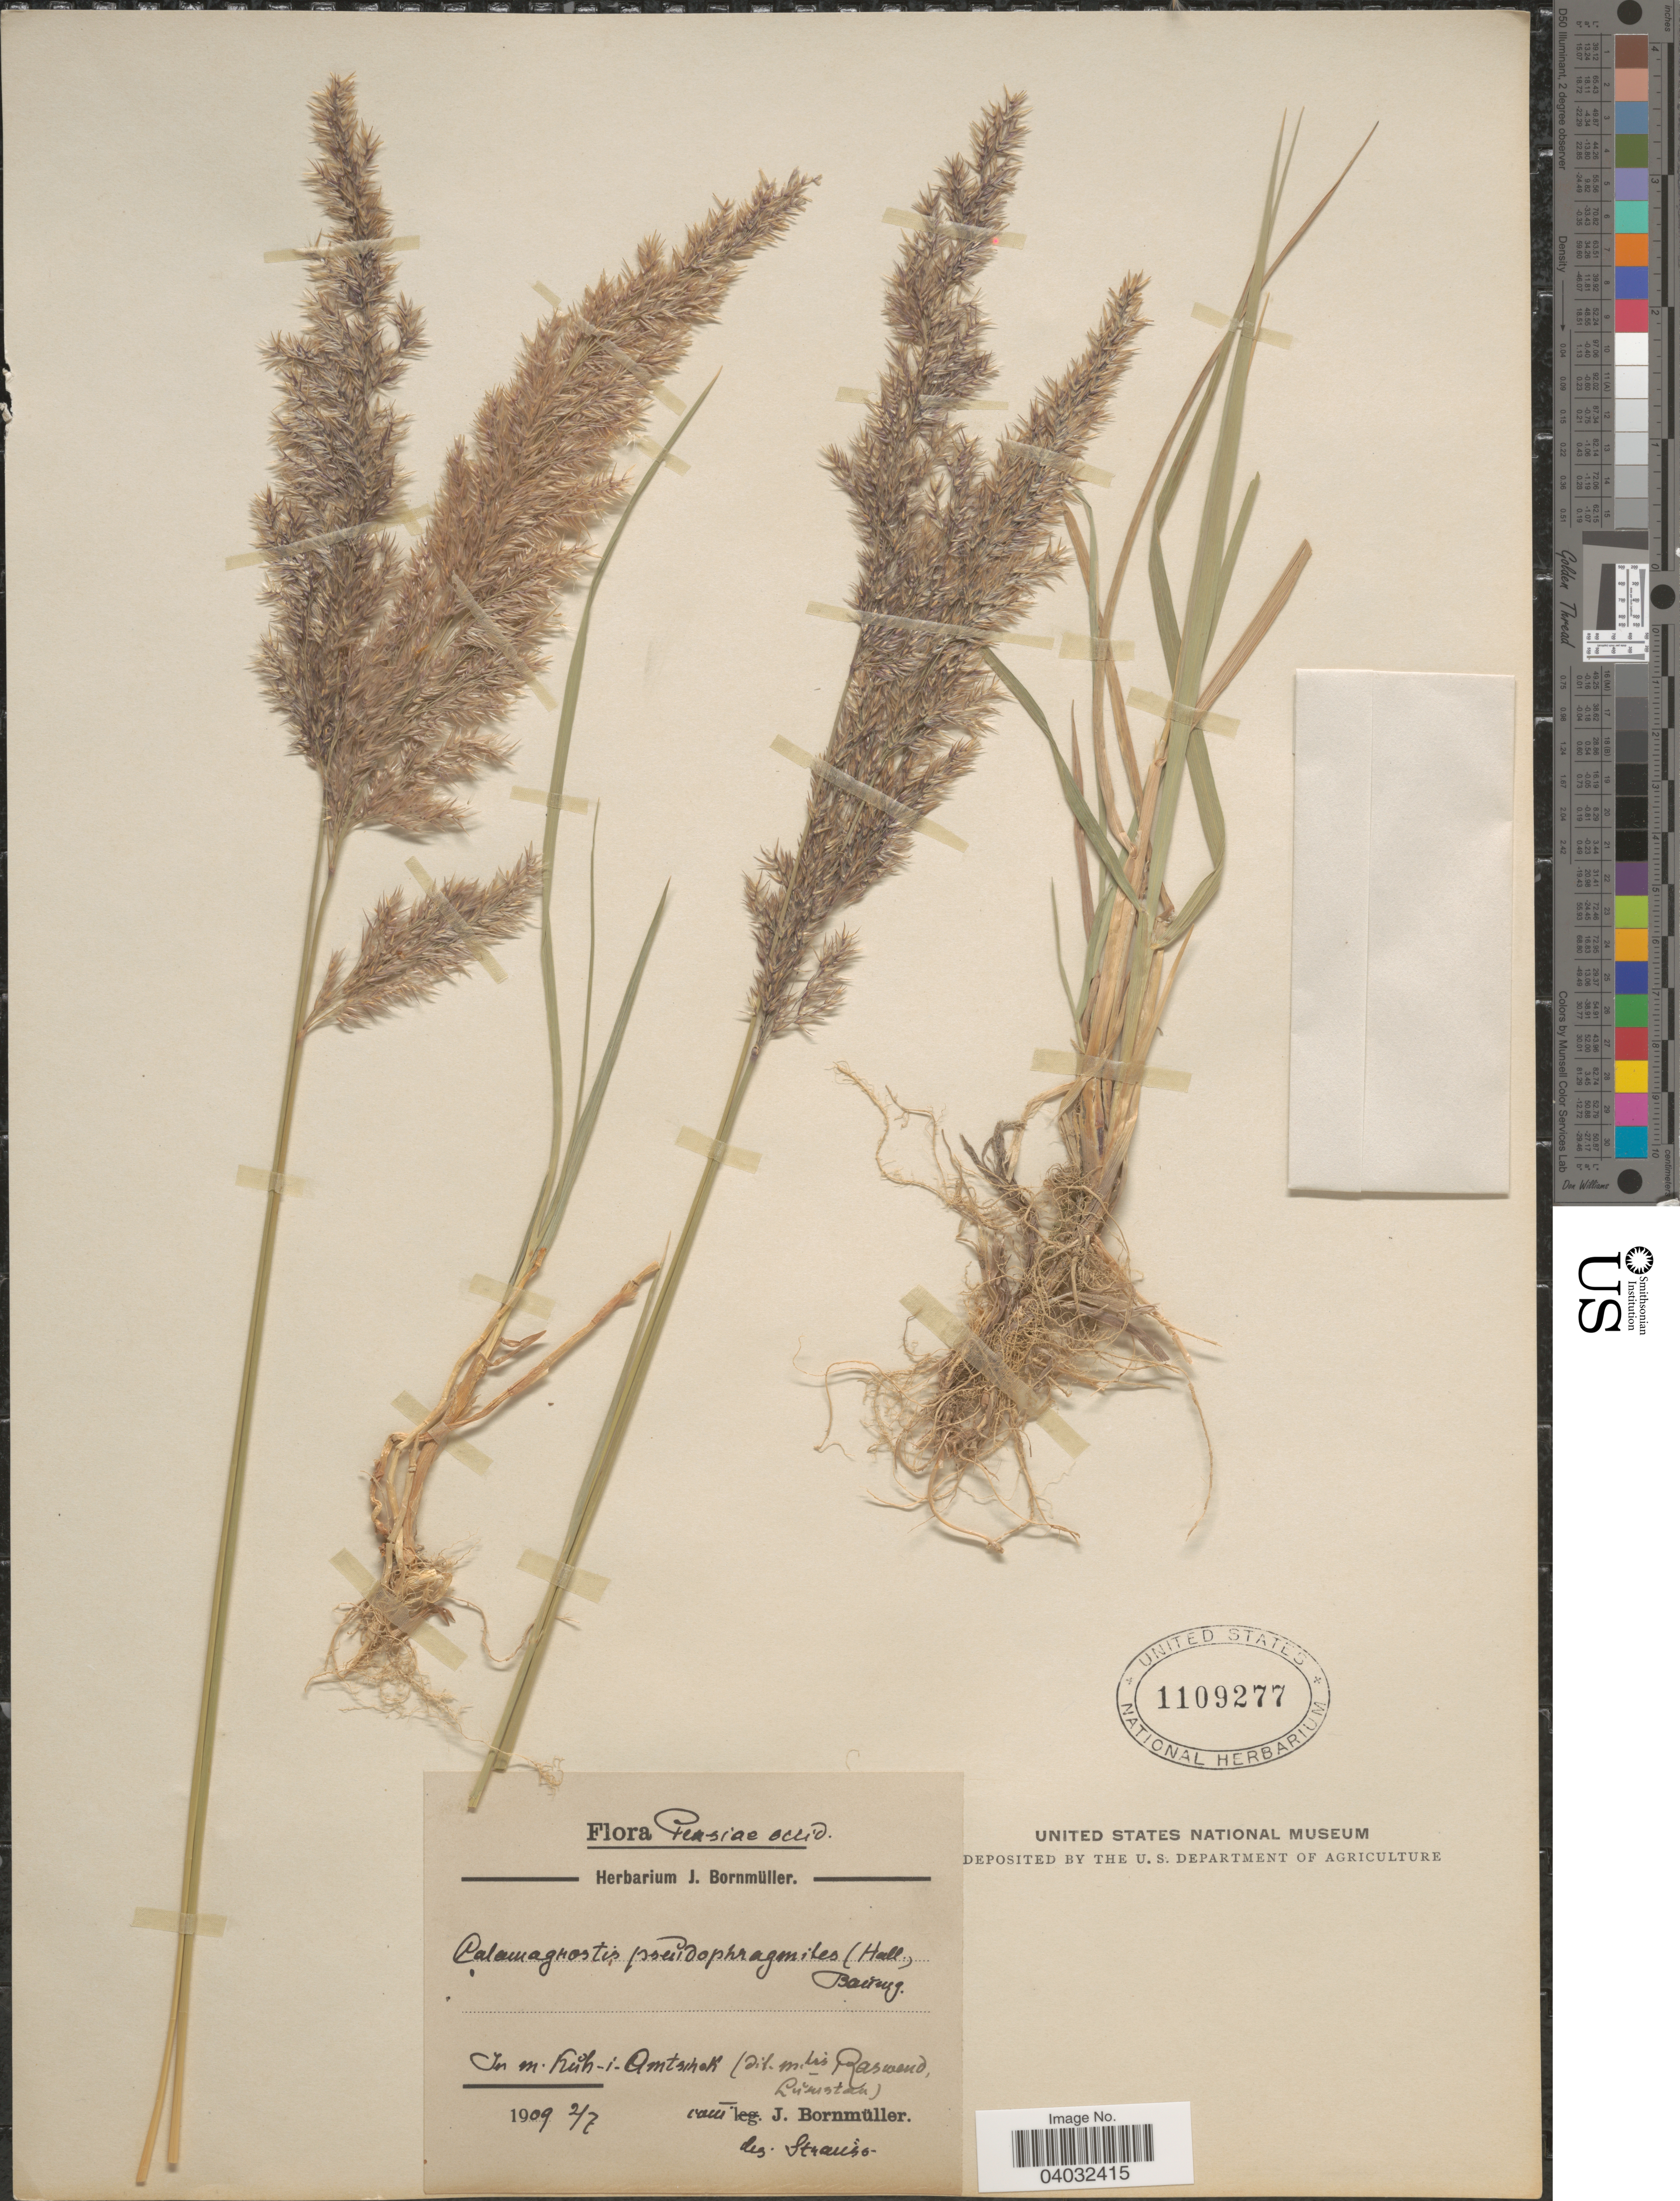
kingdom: Plantae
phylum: Tracheophyta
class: Liliopsida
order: Poales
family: Poaceae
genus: Calamagrostis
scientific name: Calamagrostis pseudophragmites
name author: (Haller f.) Koeler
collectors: -. Strauss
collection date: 1909-07-02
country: Iran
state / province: Lorestan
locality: Persiae occid. In m. Kůh-i-Amtshok (dit. m. les Raswand, Lůristan). [interpreted]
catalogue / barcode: US 1109277